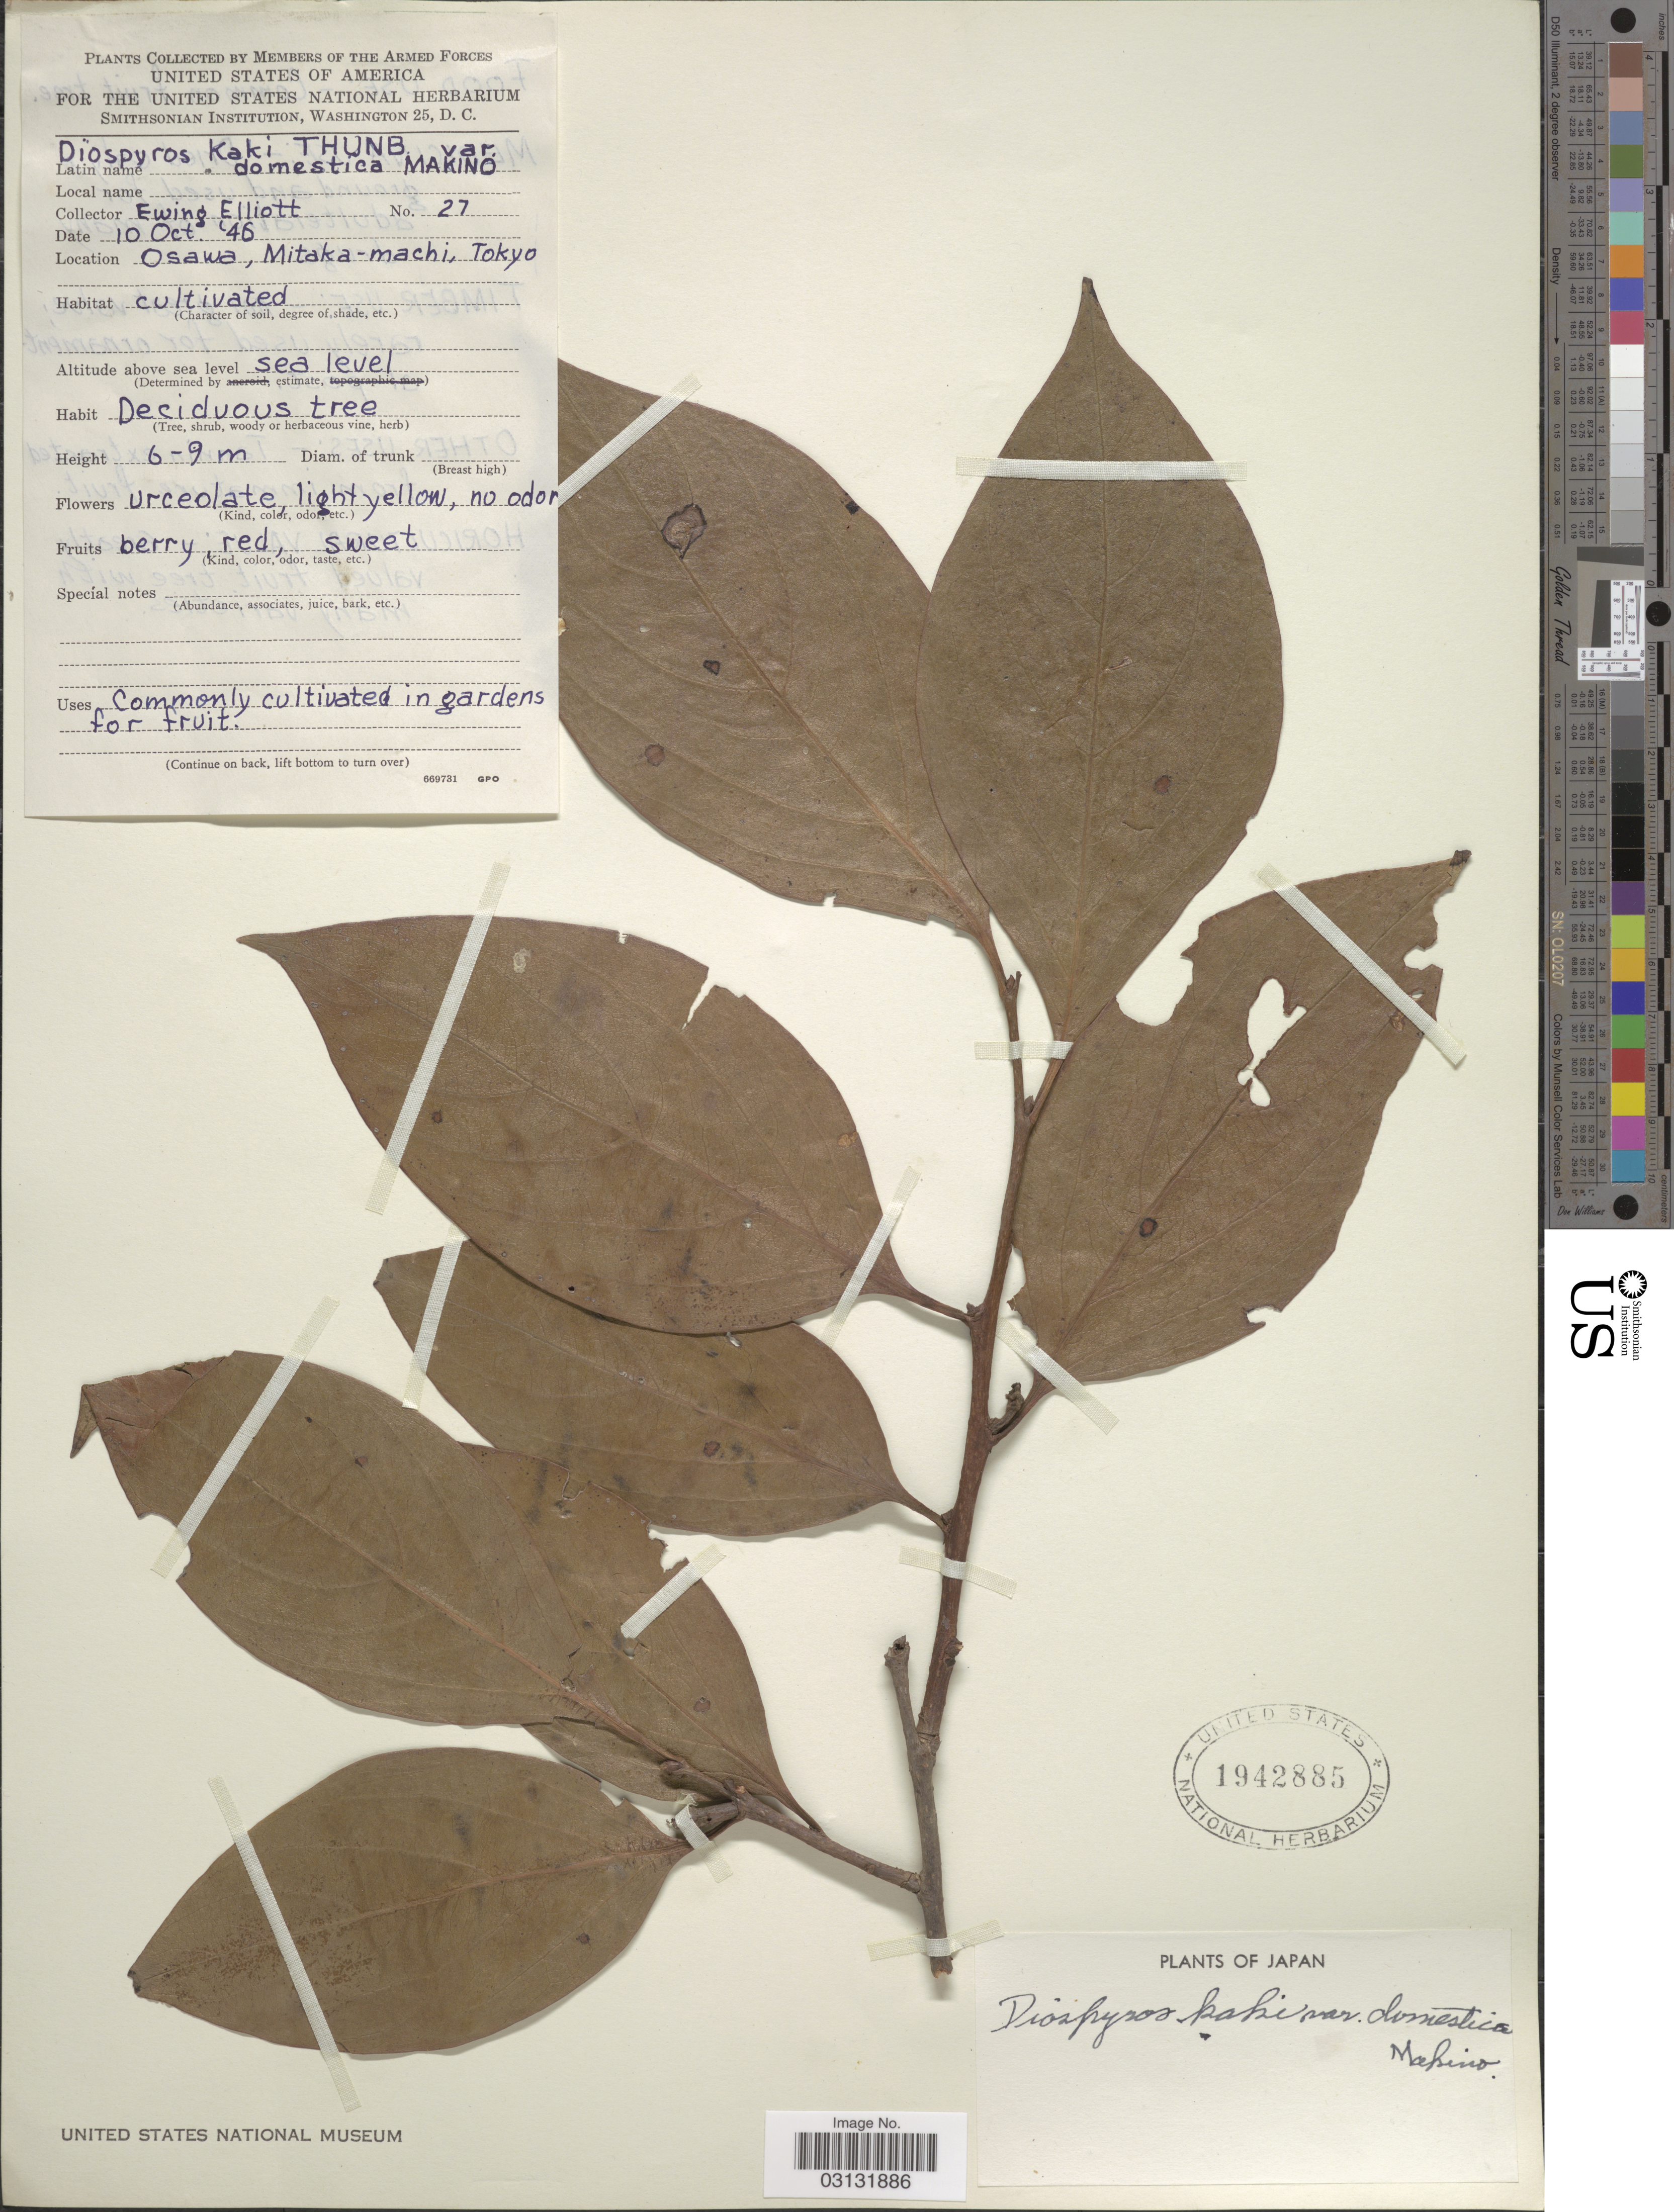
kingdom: Plantae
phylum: Tracheophyta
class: Magnoliopsida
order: Ericales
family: Ebenaceae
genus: Diospyros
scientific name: Diospyros kaki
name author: Thunb.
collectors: E. Elliott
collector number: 27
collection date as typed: Transcribed d/m/y: 10/10/46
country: Japan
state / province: Tokyo, Federal City of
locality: Osawa, Mitaka-machi, Tokyo. In gardens.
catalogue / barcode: US 1942885